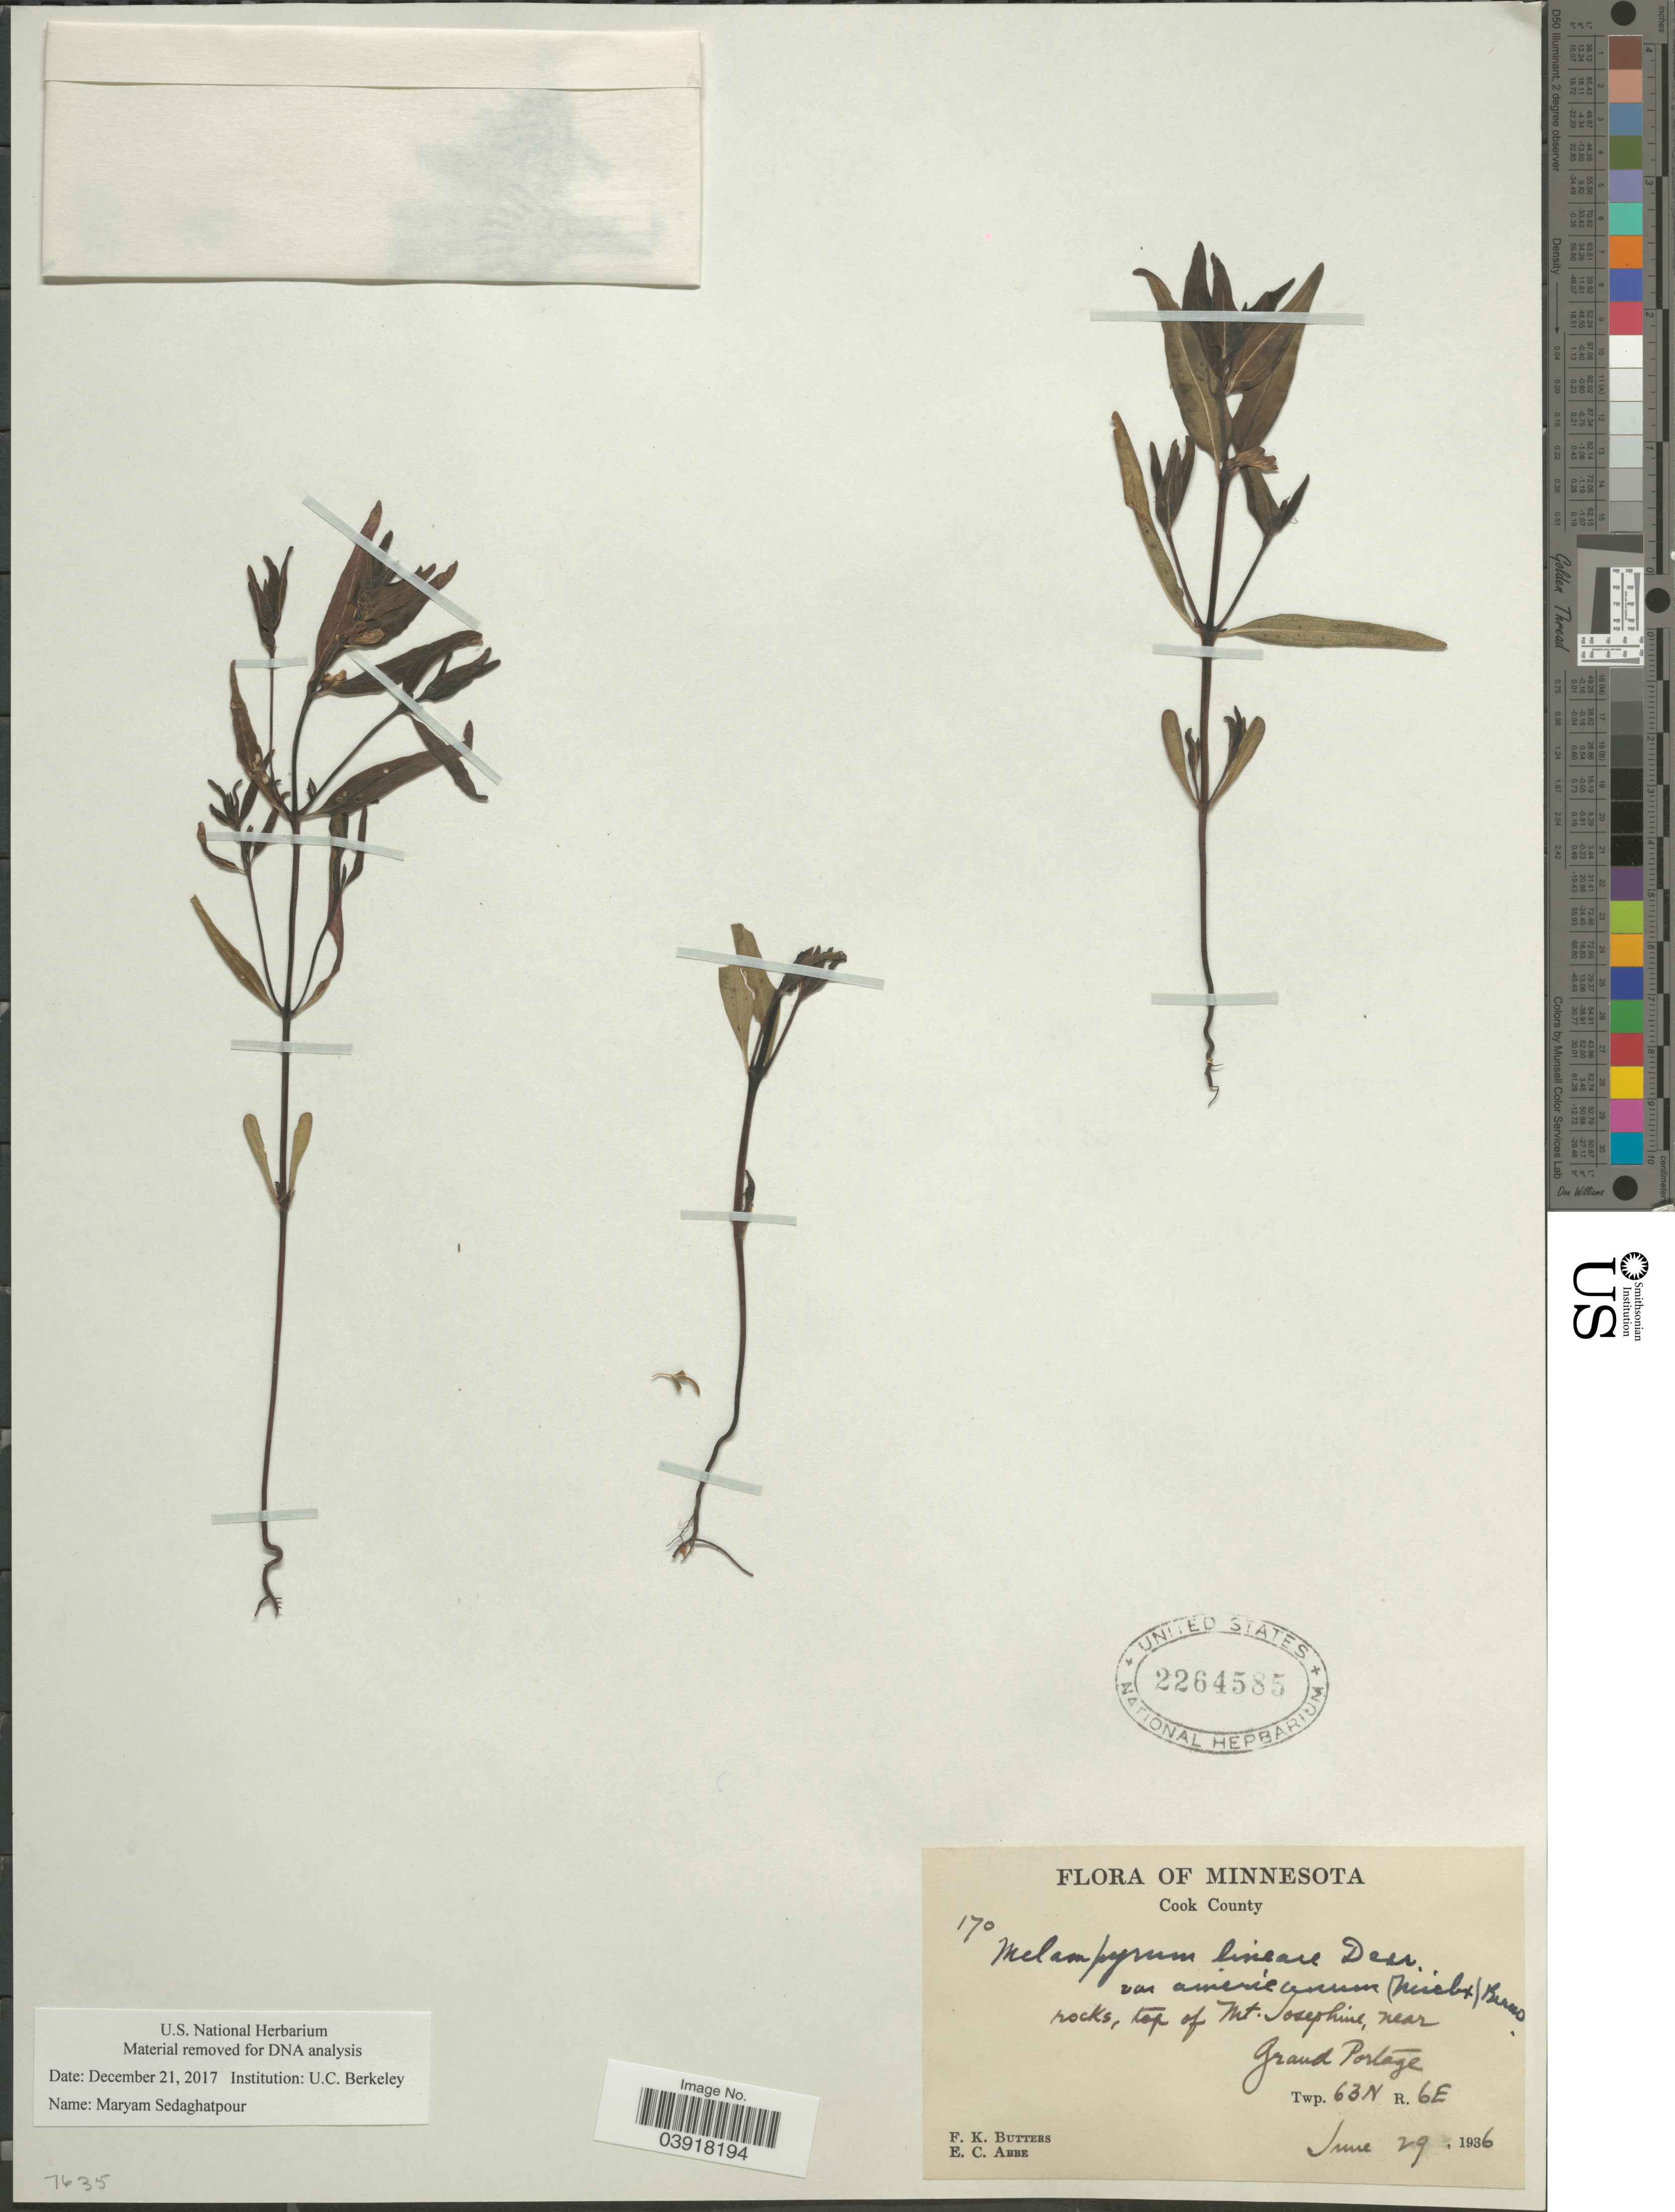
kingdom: Plantae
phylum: Tracheophyta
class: Magnoliopsida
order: Lamiales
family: Orobanchaceae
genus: Melampyrum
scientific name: Melampyrum lineare var. pectinatum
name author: (Pennell) Fernald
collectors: F. K. Butters & E. C. Abbe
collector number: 170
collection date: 1936-06-29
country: United States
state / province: Minnesota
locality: Cook County. Rocks, top of Mt. Josephine, near Grand Portage. Twp. 63N R.6E.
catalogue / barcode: US 2264585